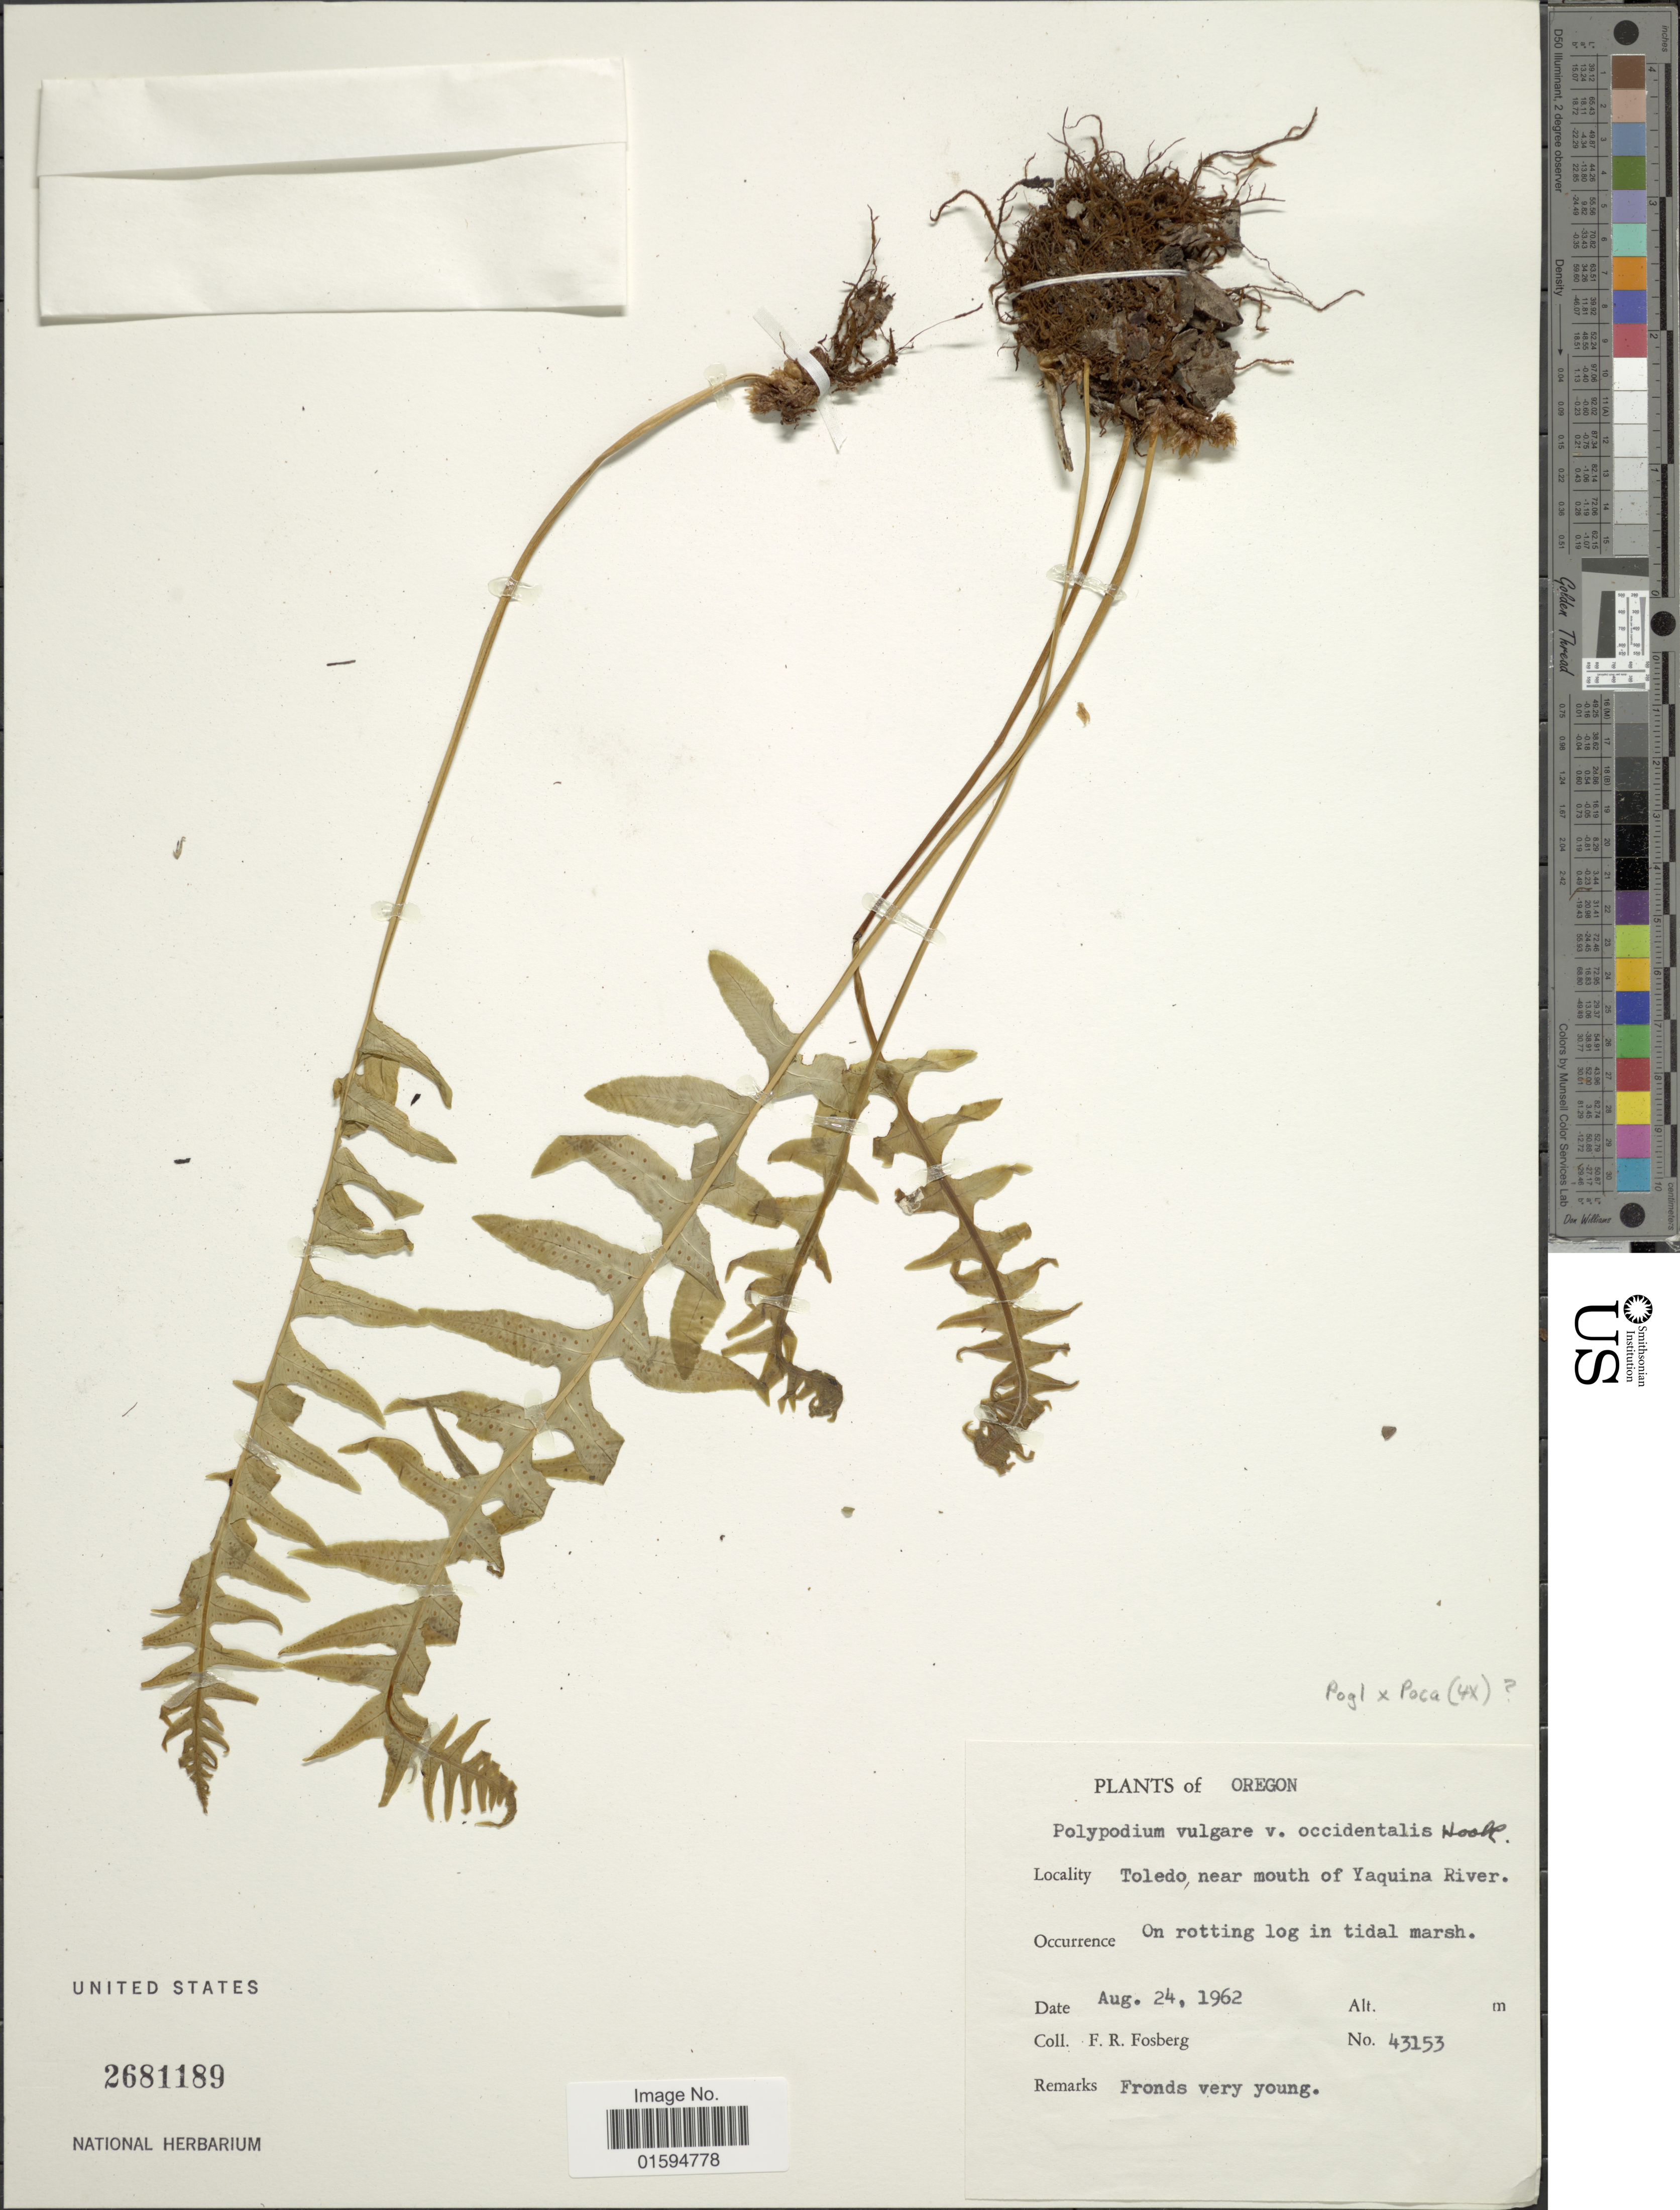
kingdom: Plantae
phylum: Tracheophyta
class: Polypodiopsida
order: Polypodiales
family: Polypodiaceae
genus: Polypodium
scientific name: Polypodium glycyrrhiza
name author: D.C. Eaton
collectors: F. R. Fosberg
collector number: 43153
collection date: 1962-08-24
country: United States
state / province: Oregon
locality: Toledo near mouth of Yaquina River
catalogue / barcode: US 2681189